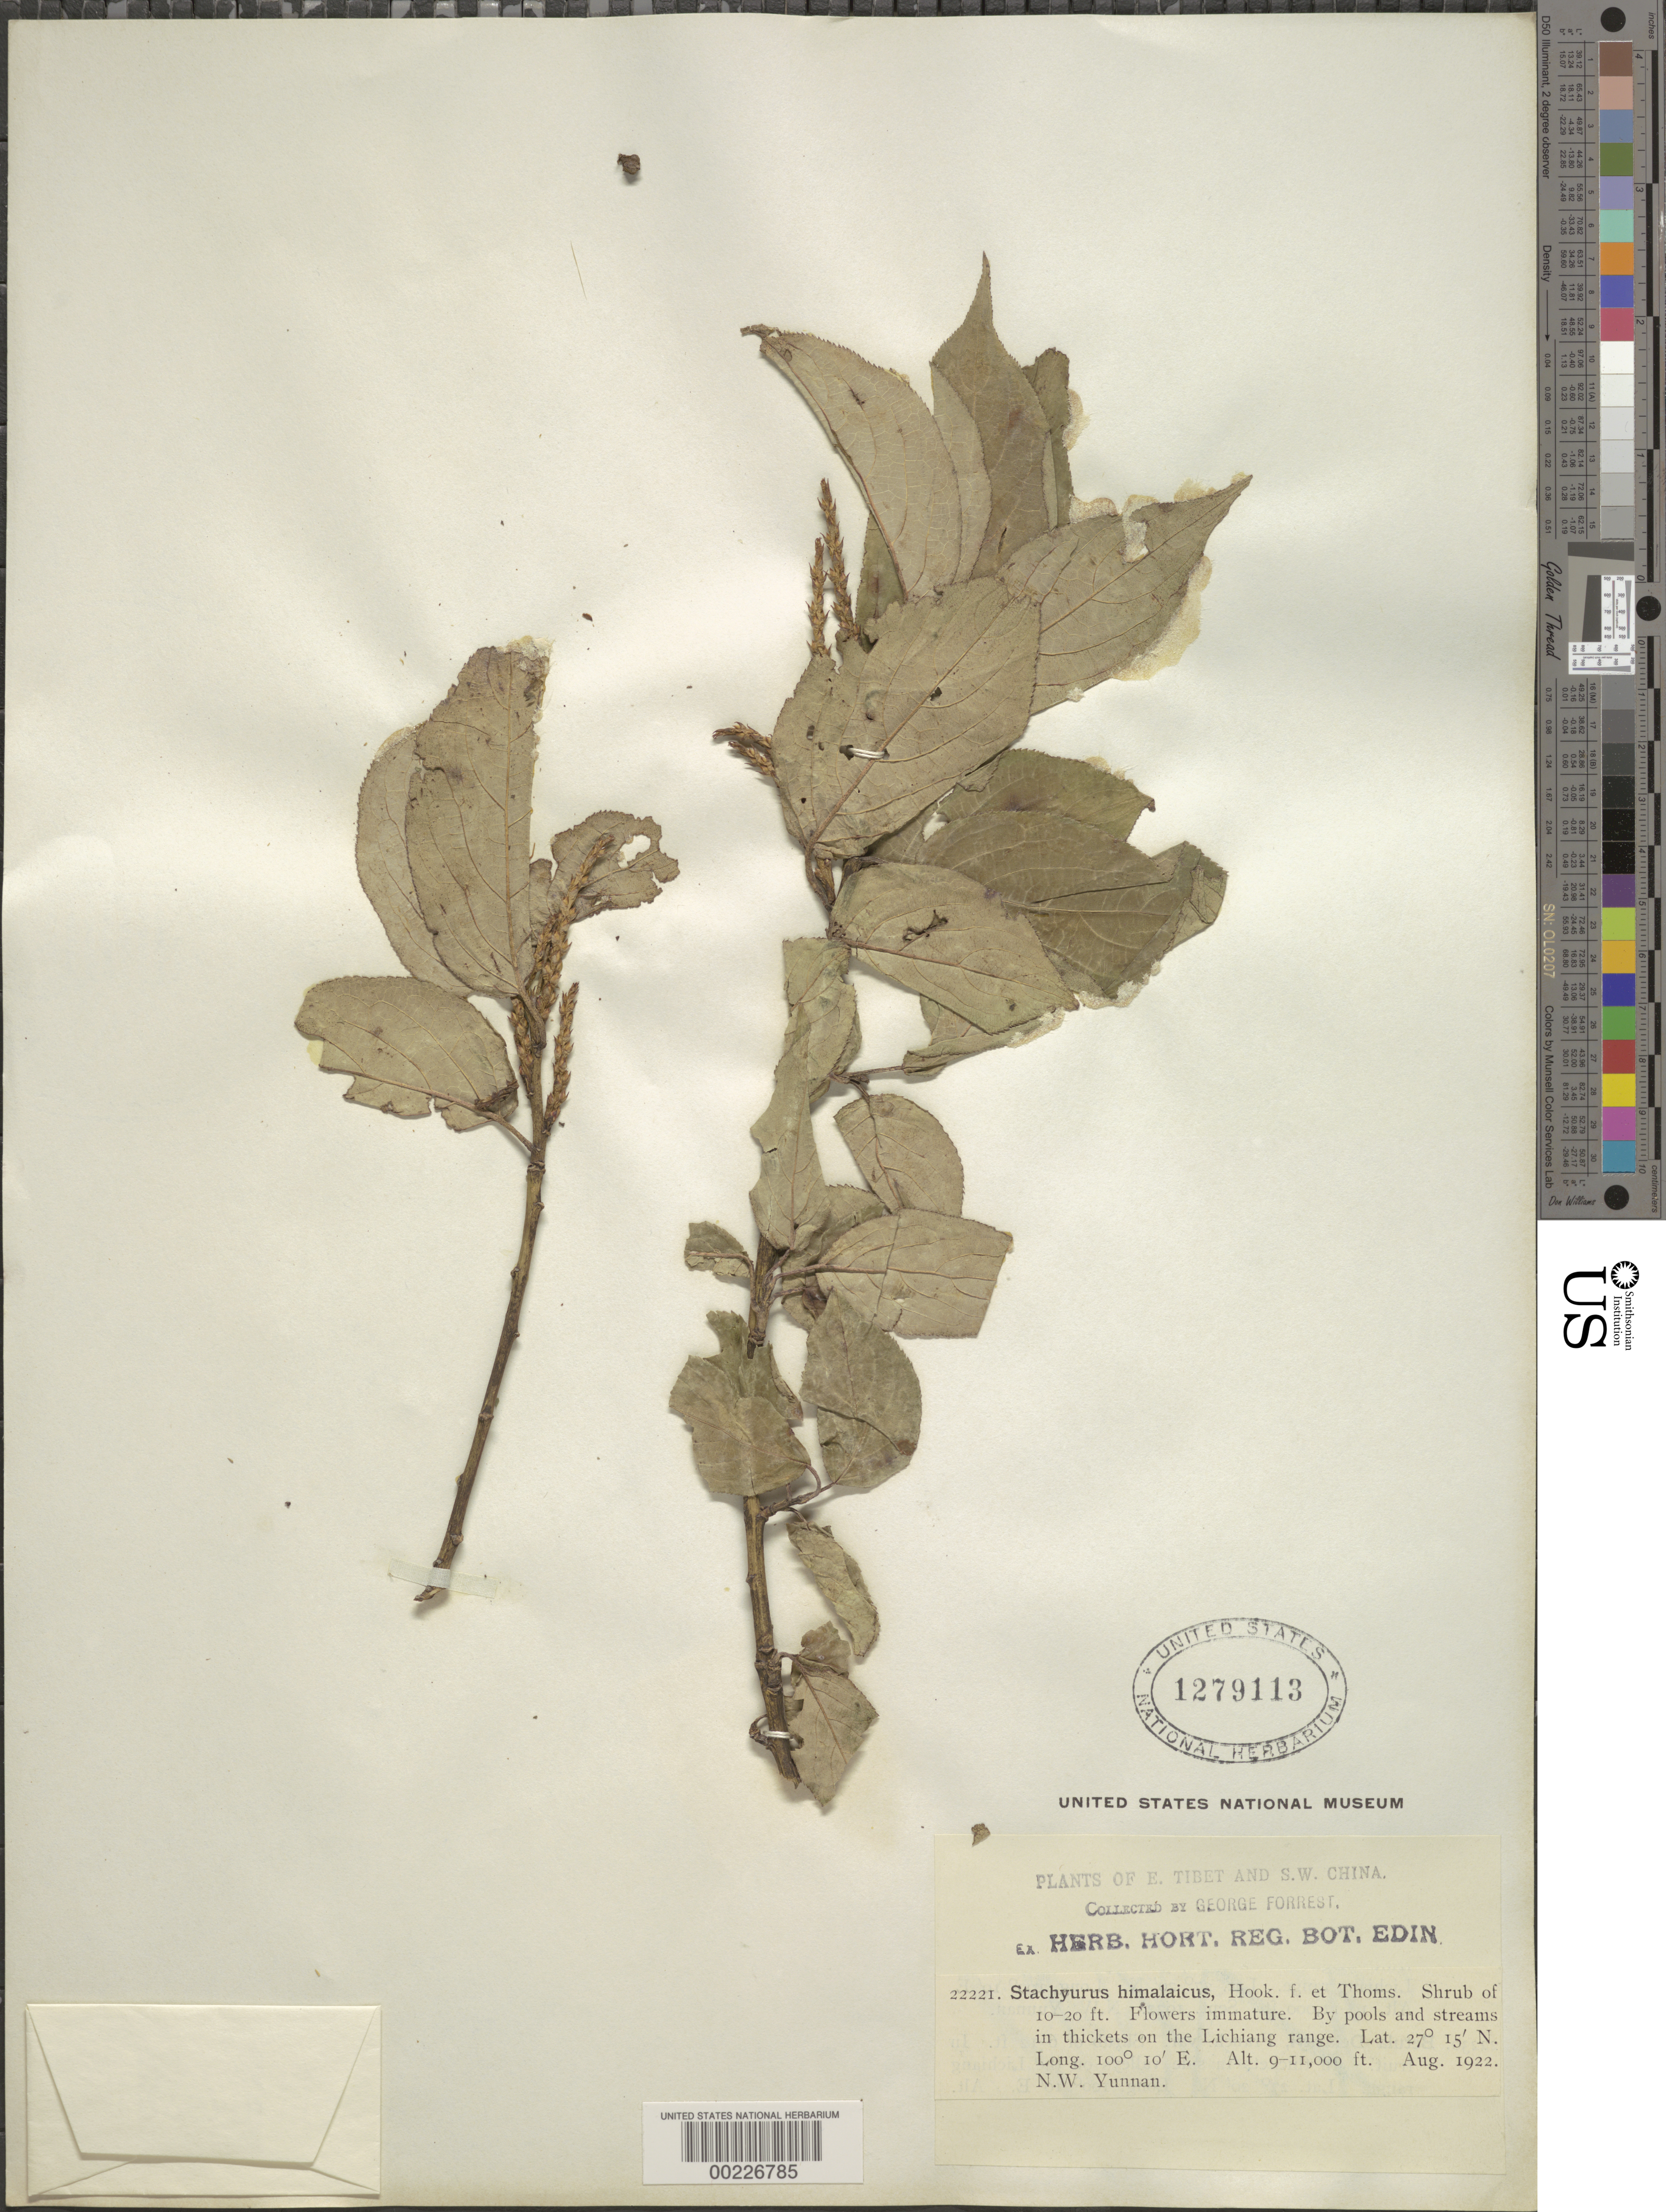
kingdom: Plantae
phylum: Tracheophyta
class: Magnoliopsida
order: Crossosomatales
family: Stachyuraceae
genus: Stachyurus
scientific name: Stachyurus himalaicus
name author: Hook. f. & Thomson ex Benth.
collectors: G. Forrest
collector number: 22221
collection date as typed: Aug 1922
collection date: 1922-08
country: China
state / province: Xizang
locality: Lichiang range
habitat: By pools and streams in thickets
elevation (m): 2743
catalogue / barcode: US 1279113